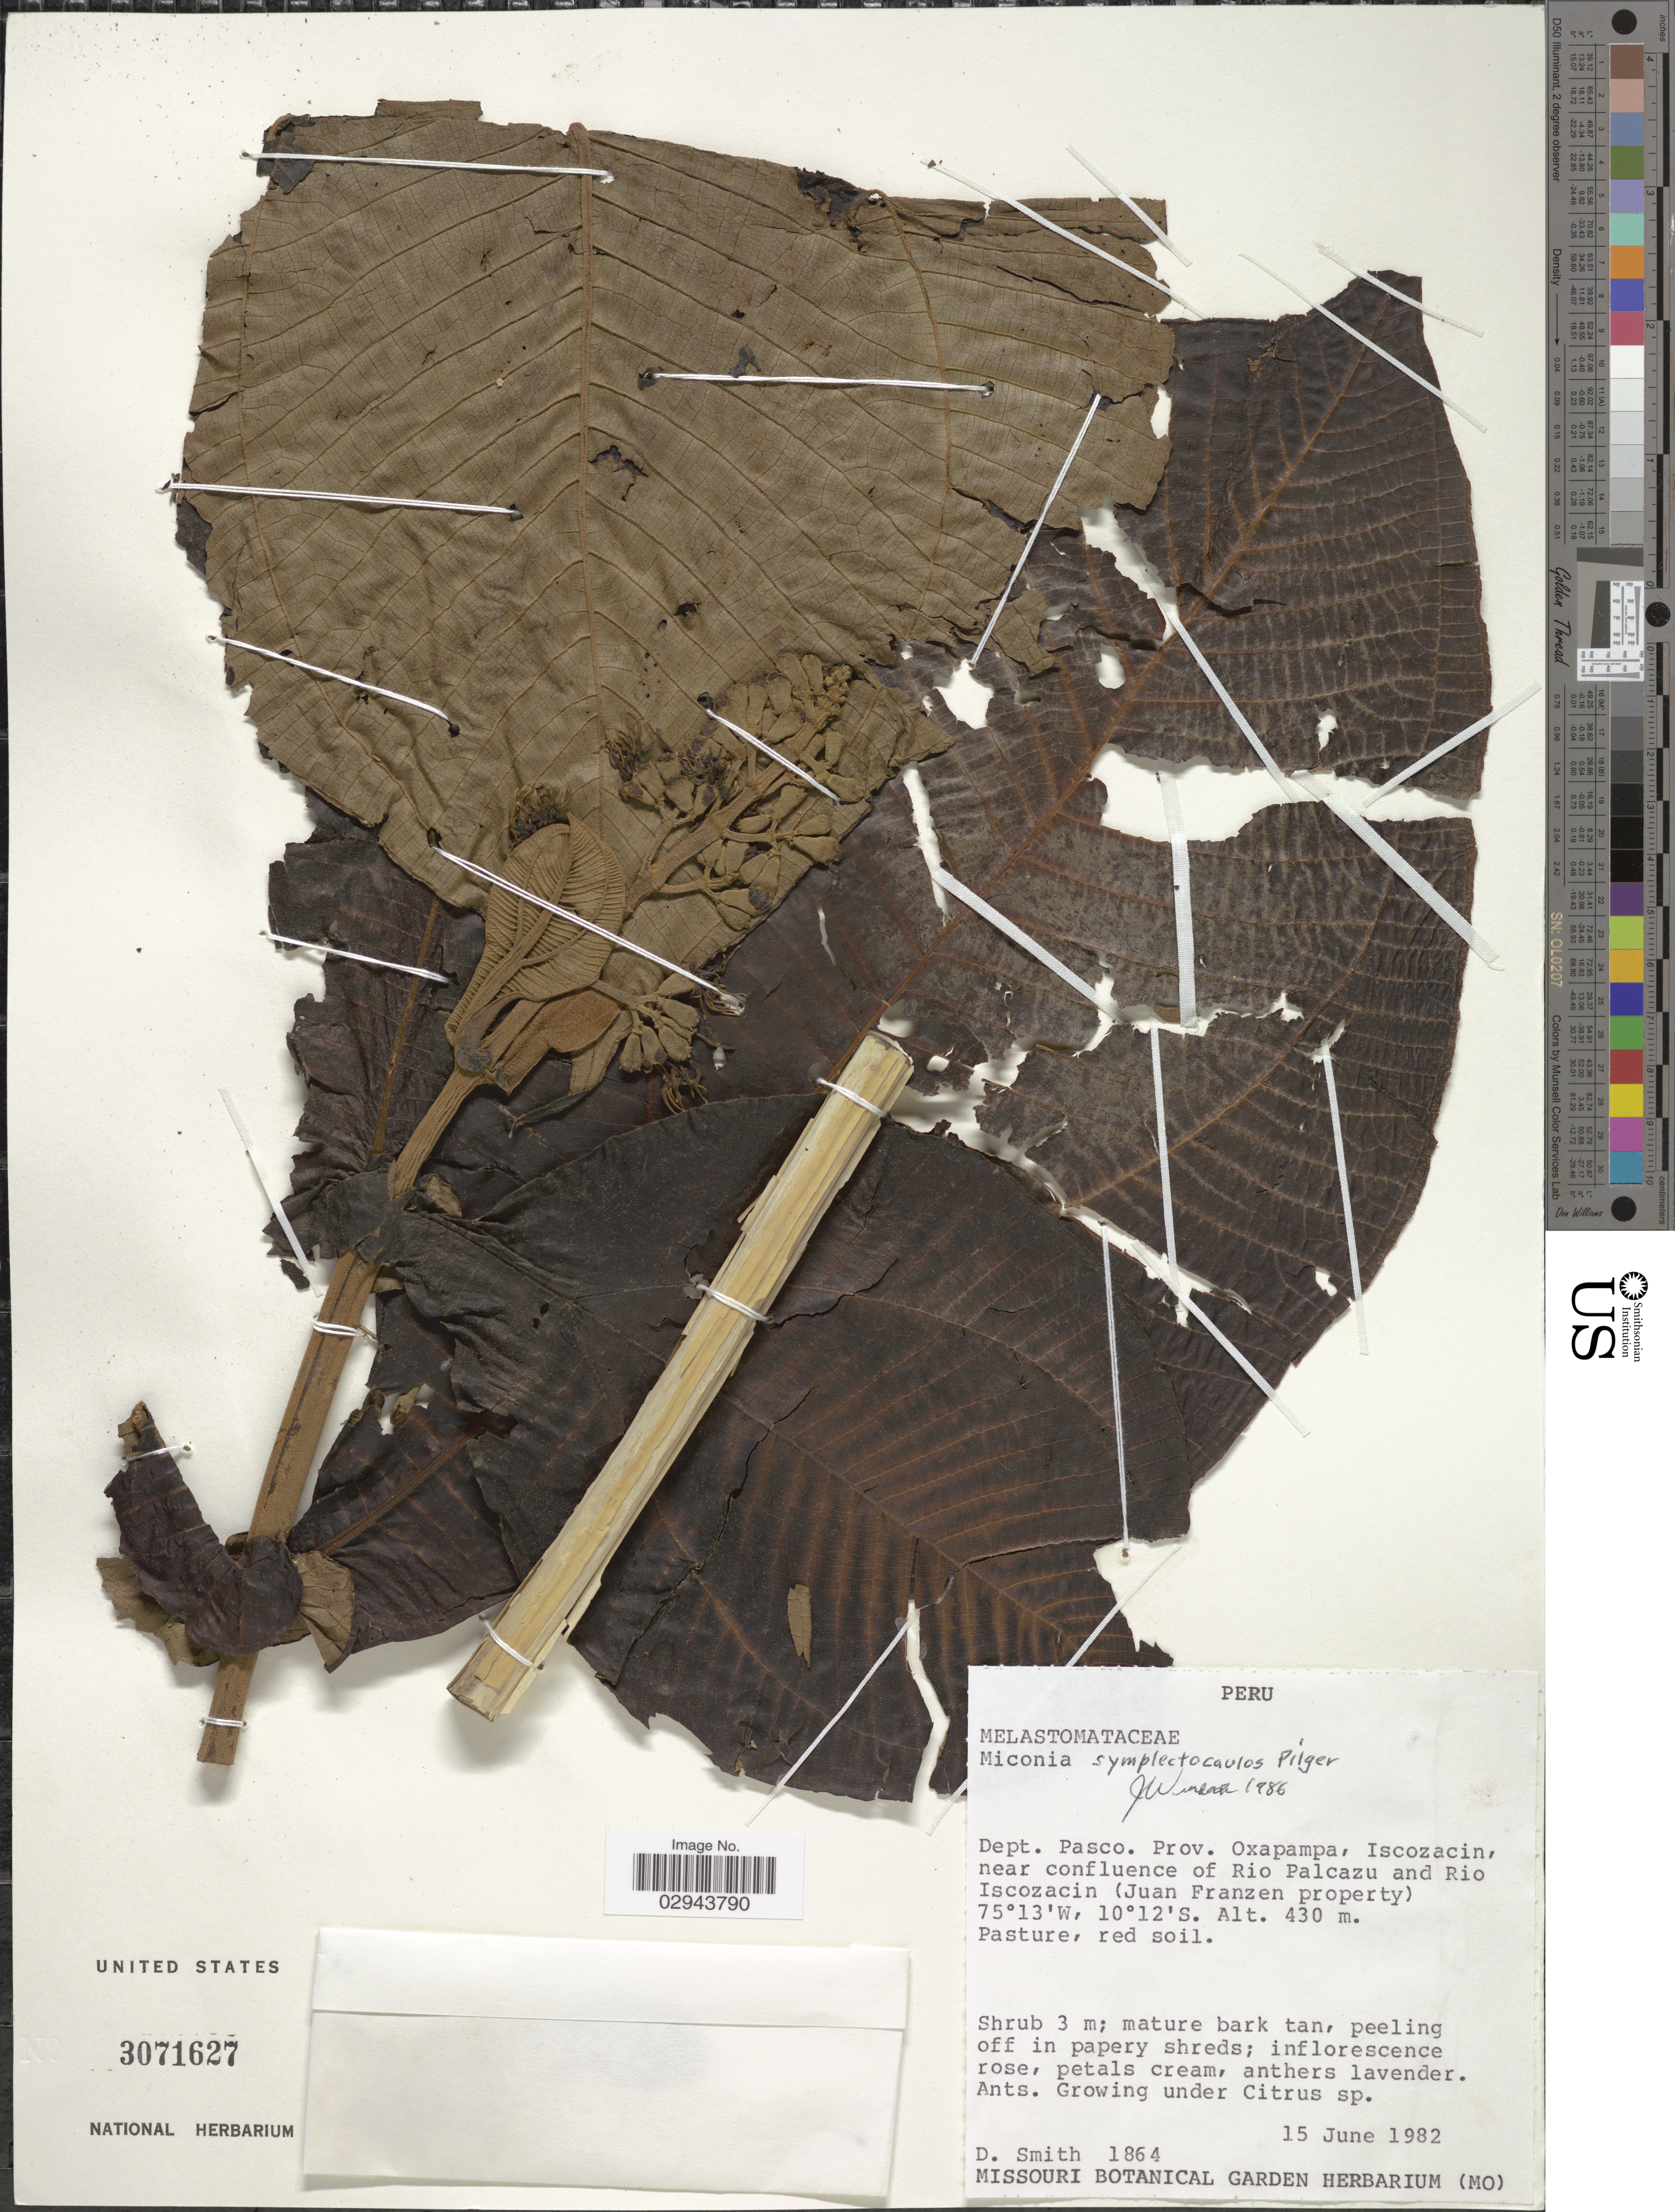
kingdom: Plantae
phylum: Tracheophyta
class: Magnoliopsida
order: Myrtales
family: Melastomataceae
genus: Miconia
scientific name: Miconia symplectocaulos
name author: Pilg.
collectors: D. Smith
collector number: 1864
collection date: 1982-06-15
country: Peru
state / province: Pasco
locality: Dept. Pasco. Prov. Oxapampa, Iscozacin, near confluence of Rio Palcazu and Rio Iscozacin (Juan Franzen property).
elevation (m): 430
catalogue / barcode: US 3071627